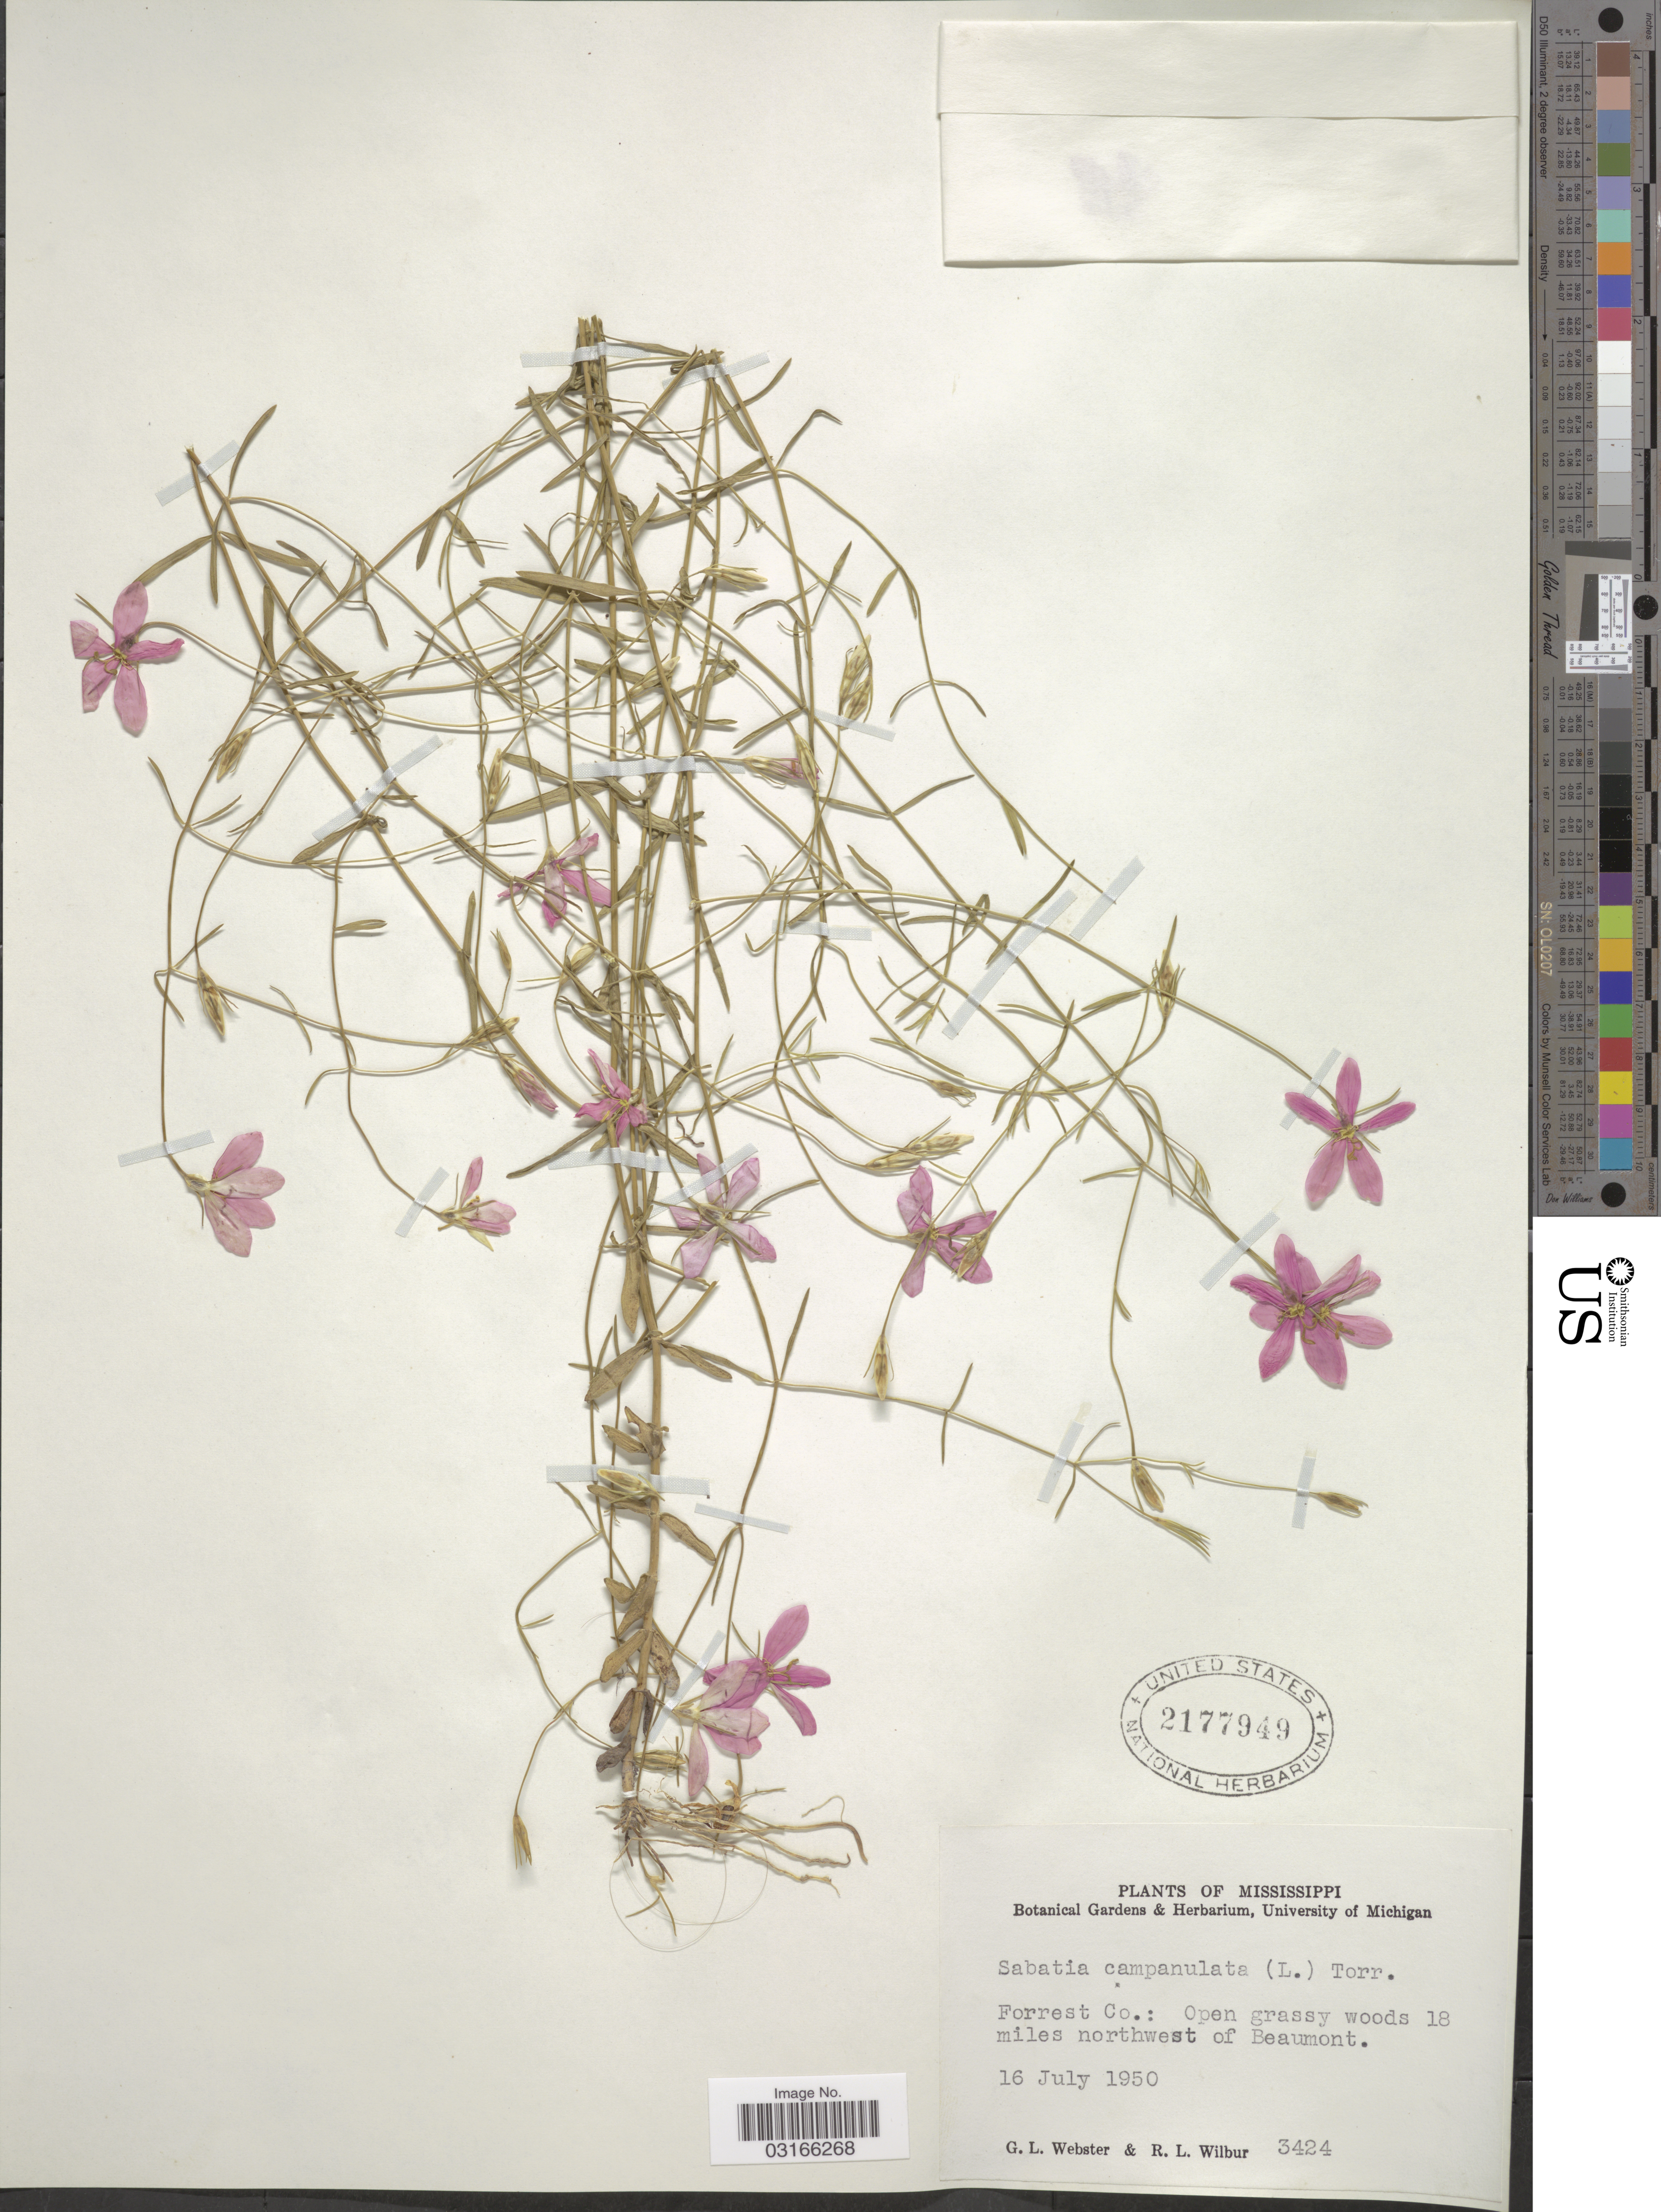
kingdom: Plantae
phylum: Tracheophyta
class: Magnoliopsida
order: Gentianales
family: Gentianaceae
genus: Sabatia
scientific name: Sabatia campanulata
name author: (L.) Torr.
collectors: G. L. Webster & R. L. Wilbur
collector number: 3424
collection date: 1950-07-16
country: United States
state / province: Mississippi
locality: Forrest Co.: Open grassy woods 18 miles northwest of Beaumont.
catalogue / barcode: US 2177949